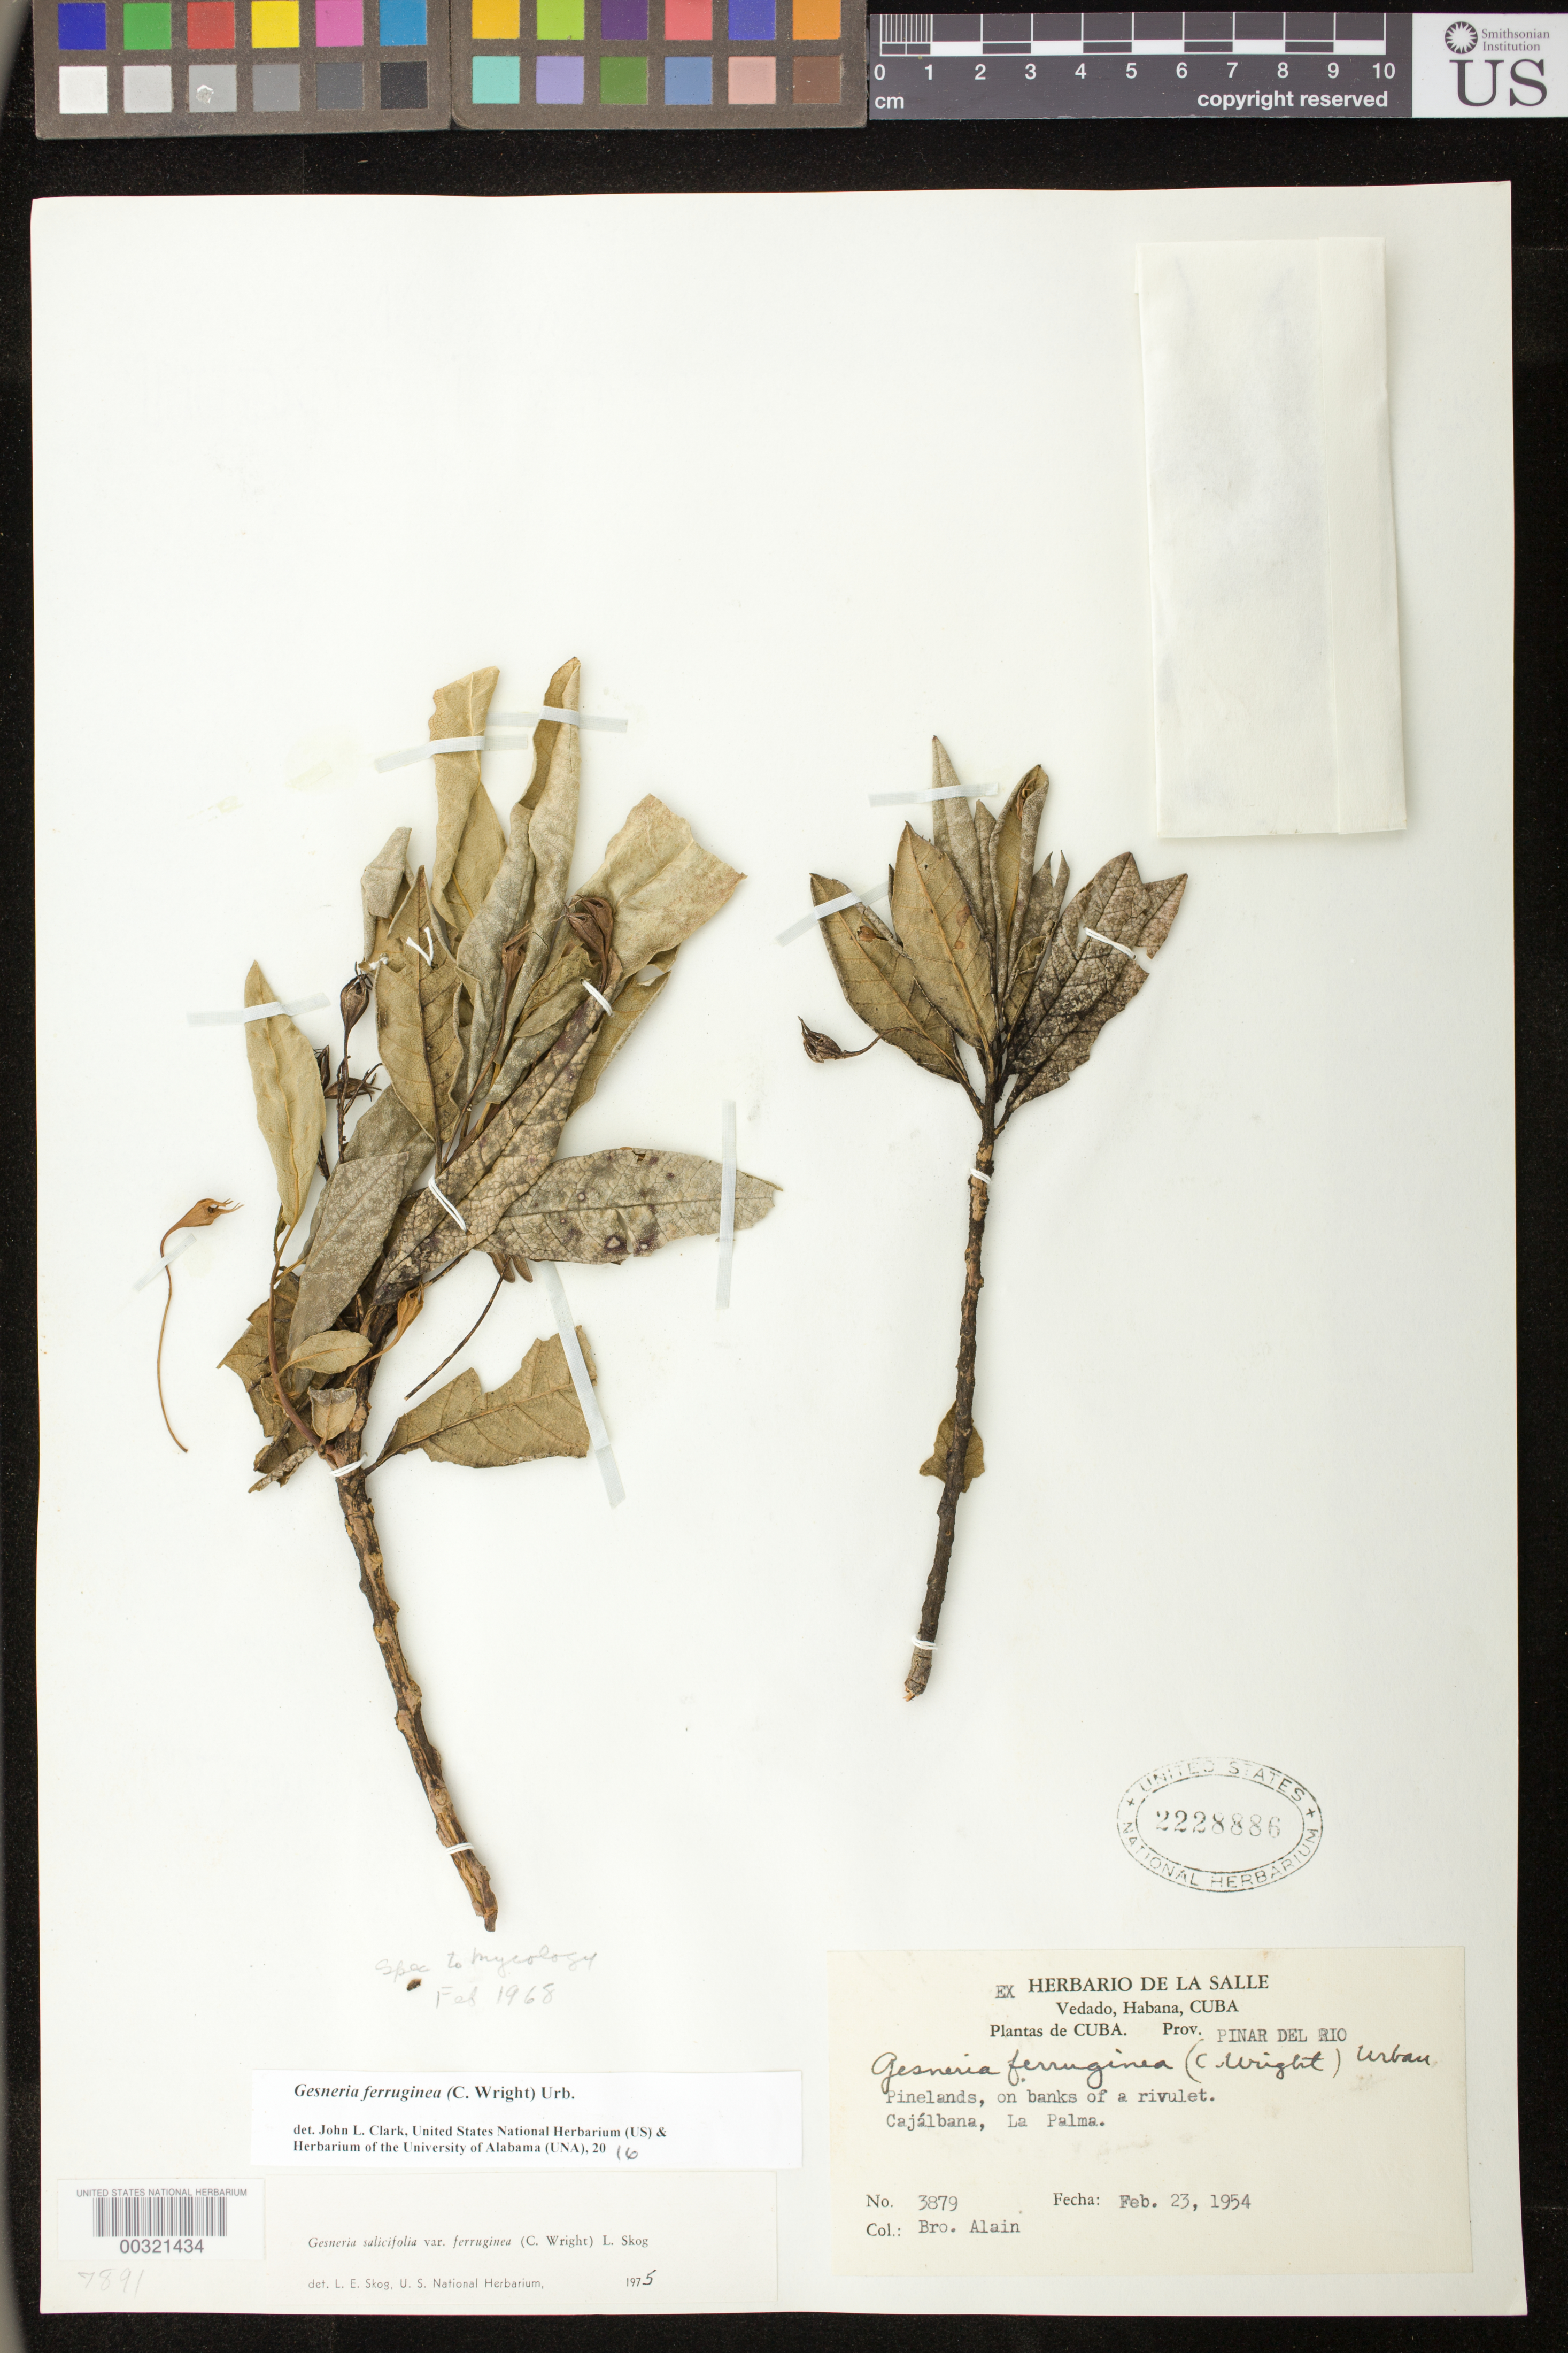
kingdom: Plantae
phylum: Tracheophyta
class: Magnoliopsida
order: Lamiales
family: Gesneriaceae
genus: Gesneria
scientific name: Gesneria ferruginea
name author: (C. Wright in Sauvalle) Urb.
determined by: Clark, J. L., (SEL), The Marie Selby Botanical Garden (UNITED STATES)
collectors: A. H. Liogier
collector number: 3879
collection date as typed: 23 Feb 1954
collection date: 1954-02-23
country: Cuba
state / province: Pinar del Rio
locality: Cajalbana, La Palma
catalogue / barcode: US 2228886